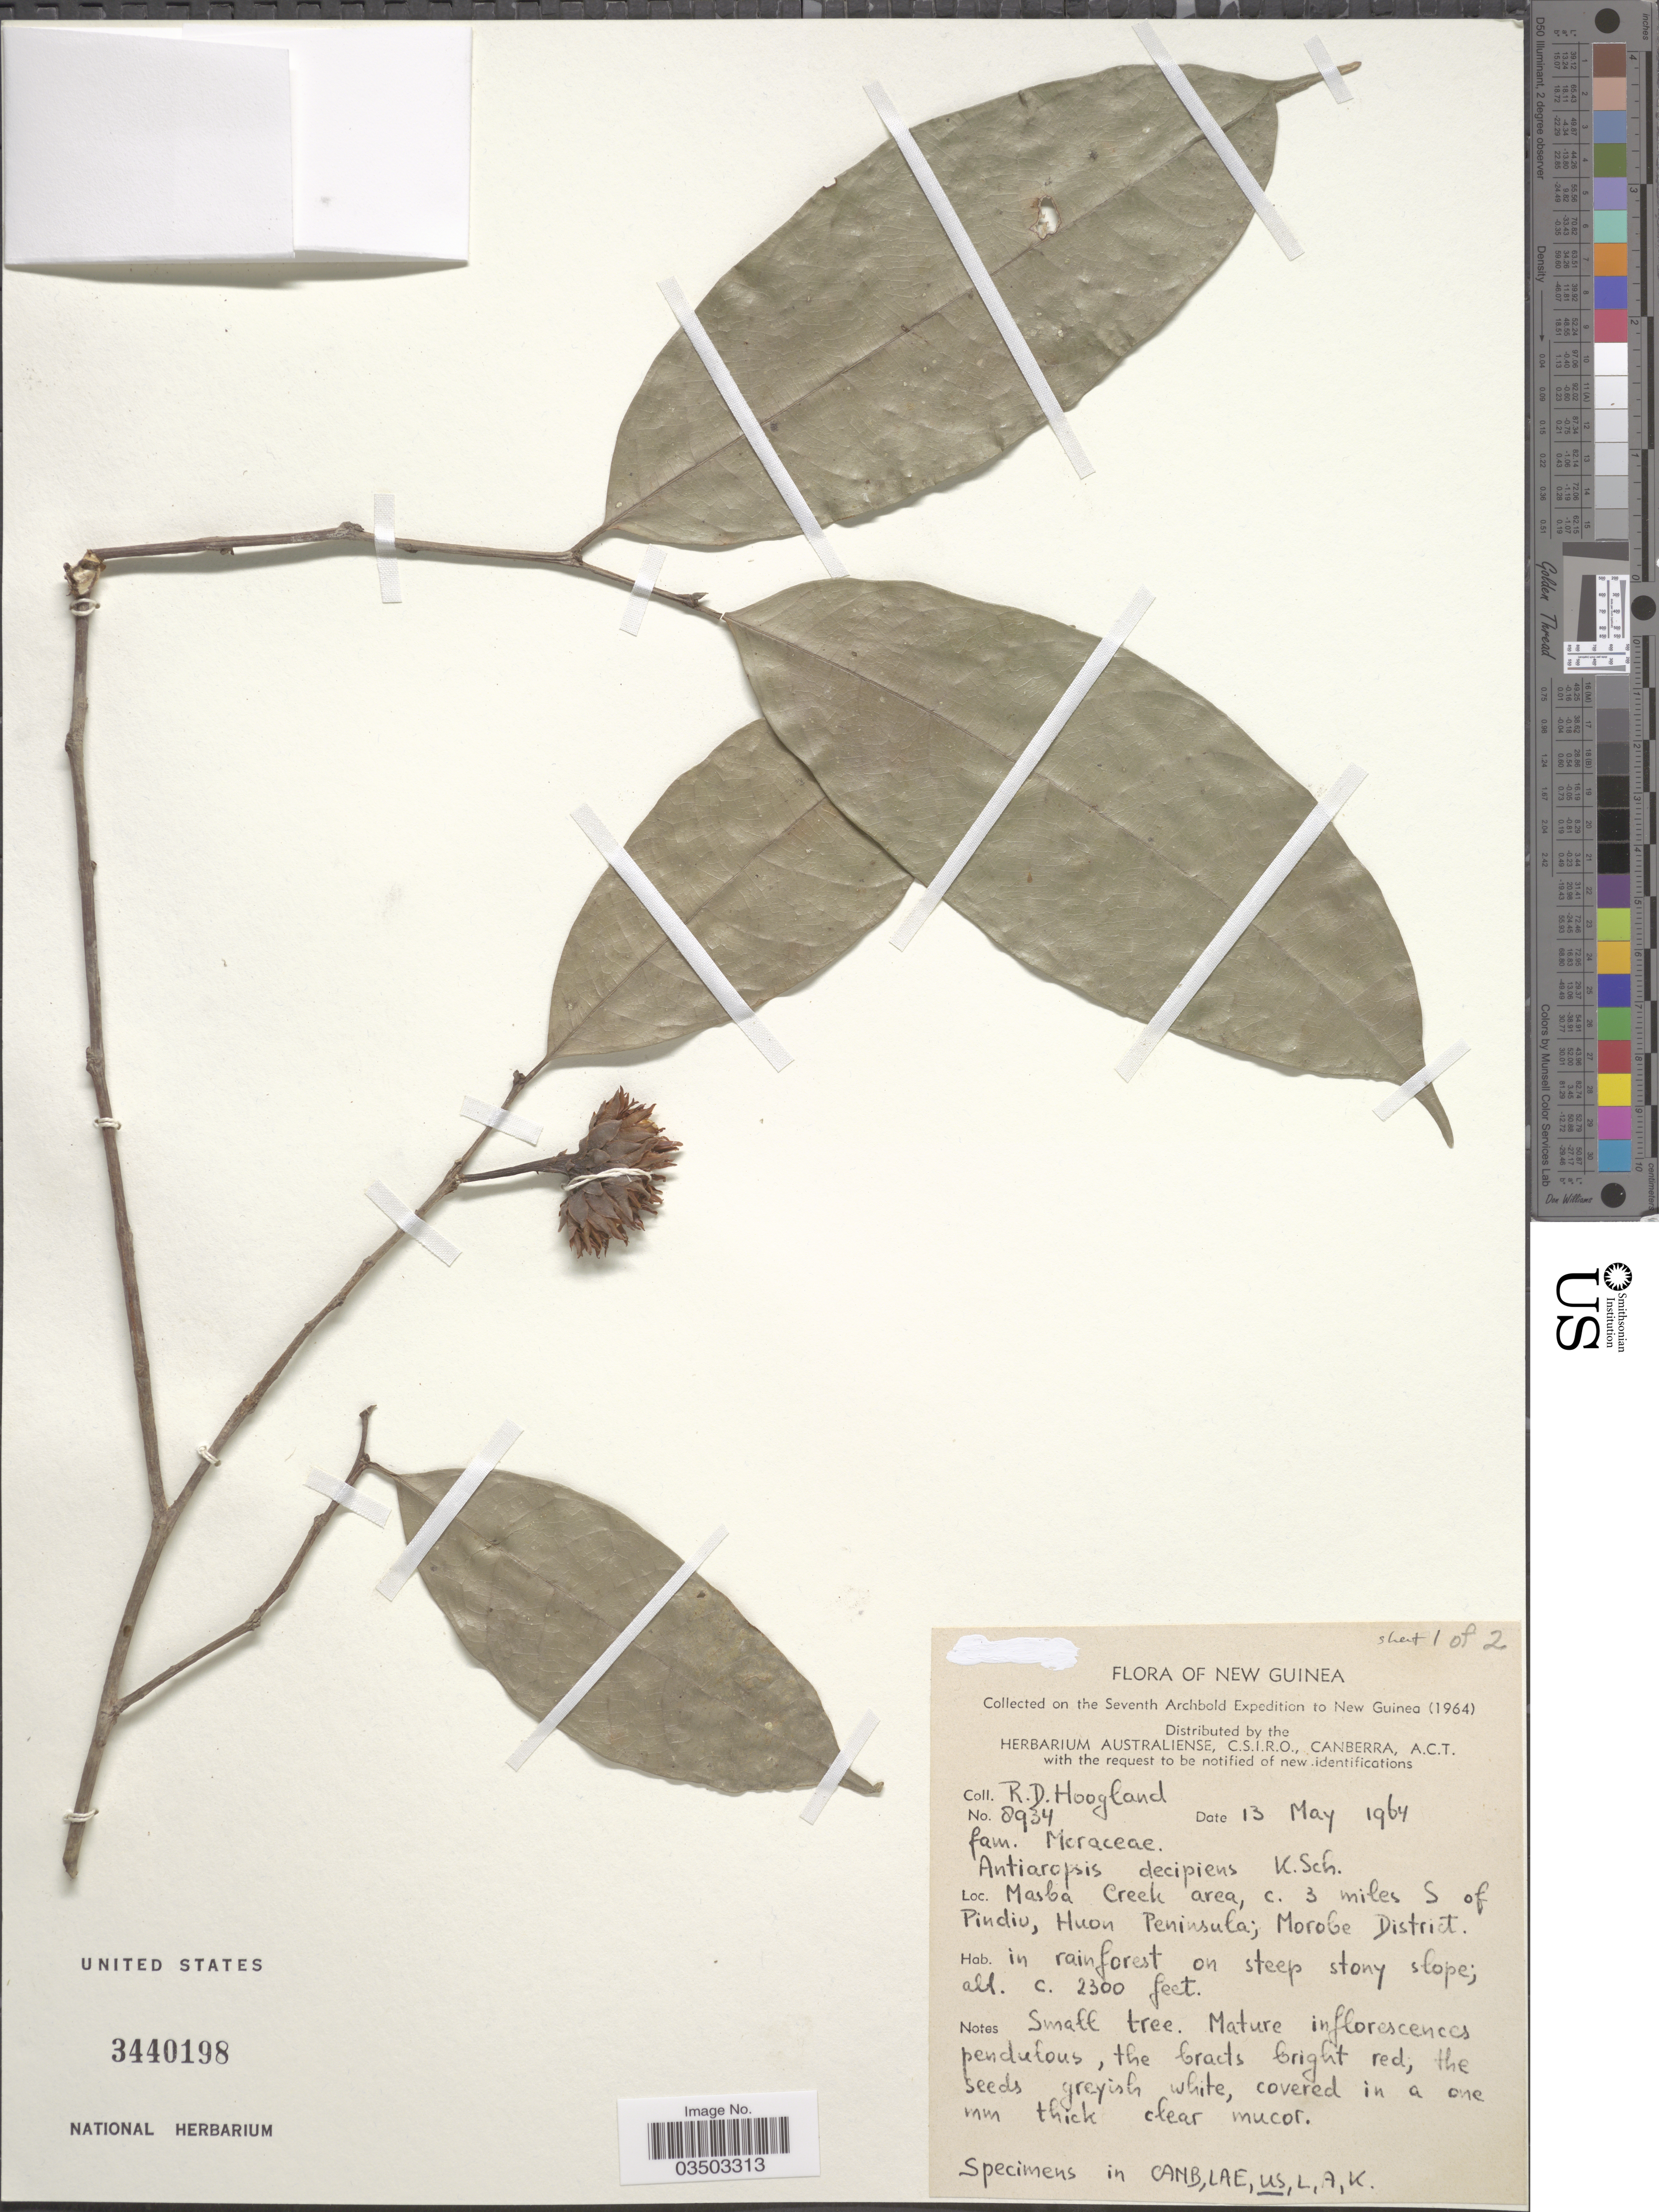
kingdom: Plantae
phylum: Tracheophyta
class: Magnoliopsida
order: Rosales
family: Moraceae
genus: Antiaropsis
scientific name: Antiaropsis decipiens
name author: K. Schum.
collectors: R. D. Hoogland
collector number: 8934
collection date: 1964-05-13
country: Papua New Guinea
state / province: Morobe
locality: New Guinea. Masba Creek area, c. 3 miles S of Pindiu, Huon Peninsula; Morobe District.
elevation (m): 701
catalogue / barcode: US 3440198